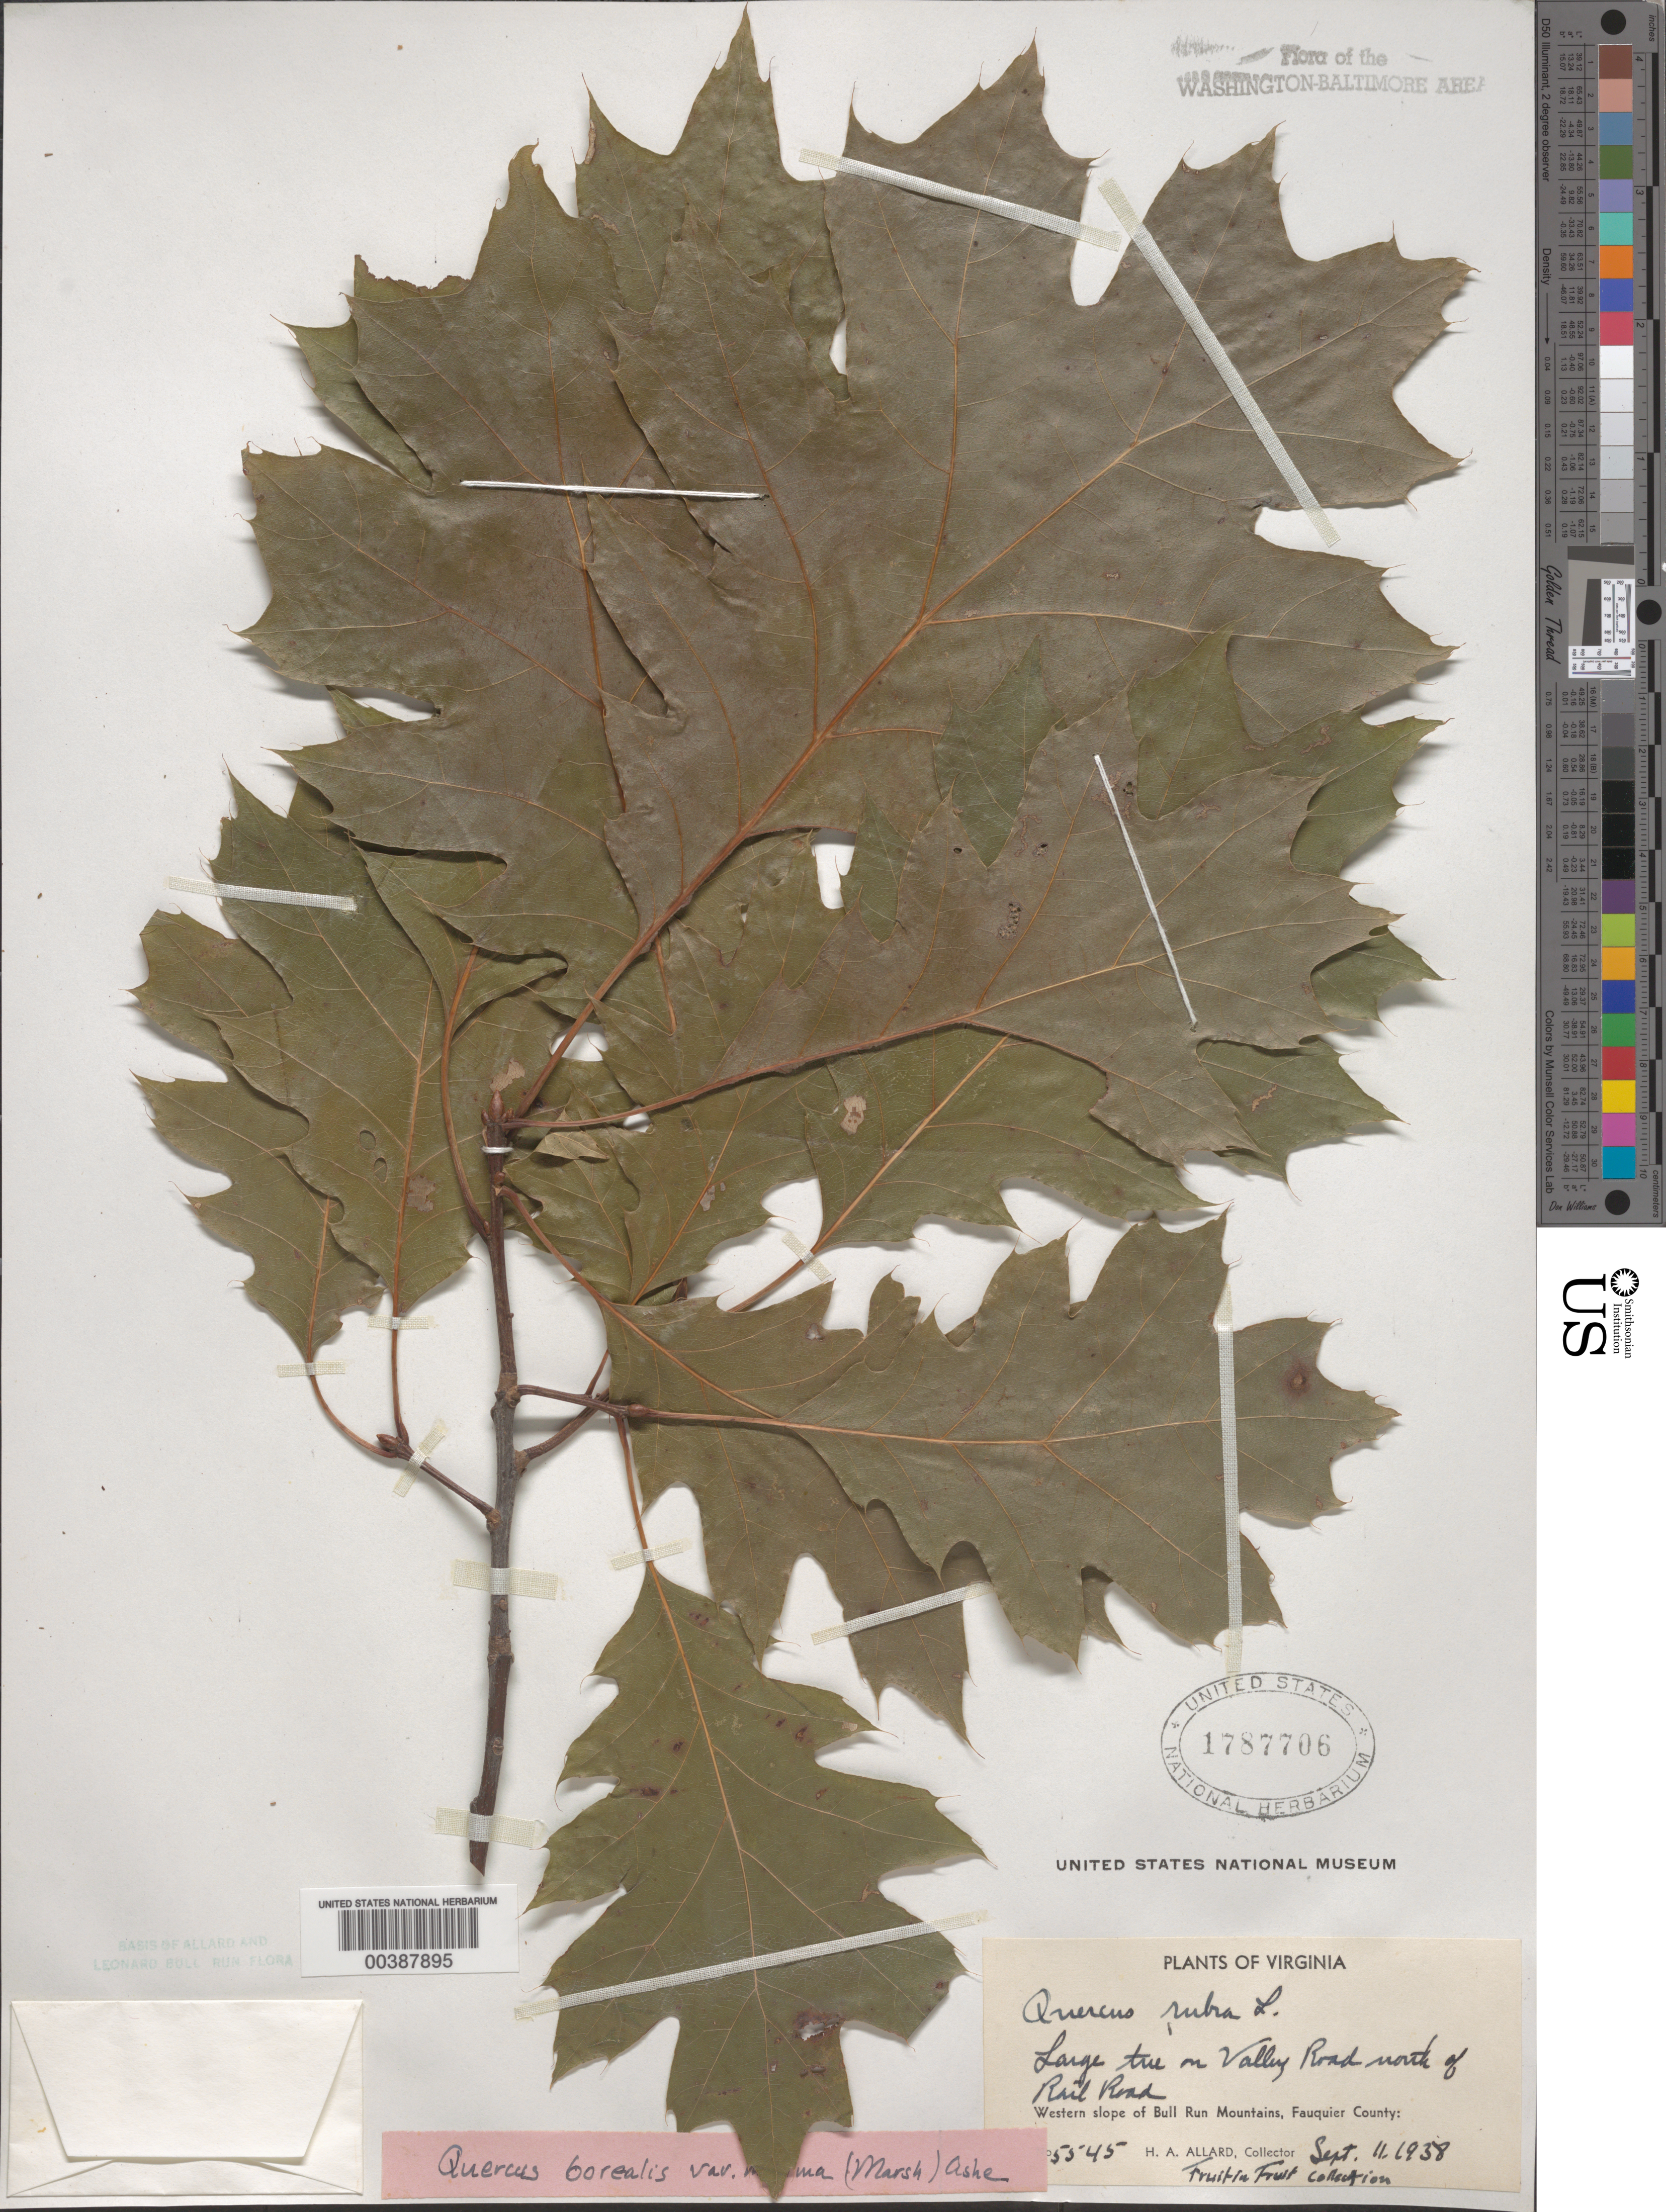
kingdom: Plantae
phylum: Tracheophyta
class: Magnoliopsida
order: Fagales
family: Fagaceae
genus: Quercus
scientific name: Quercus rubra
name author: L.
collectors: H. A. Allard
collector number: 5545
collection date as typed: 11 Sep 1938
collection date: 1938-09-11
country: United States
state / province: Virginia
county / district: Fauquier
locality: Valley Road, north of Railroad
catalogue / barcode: US 1787706